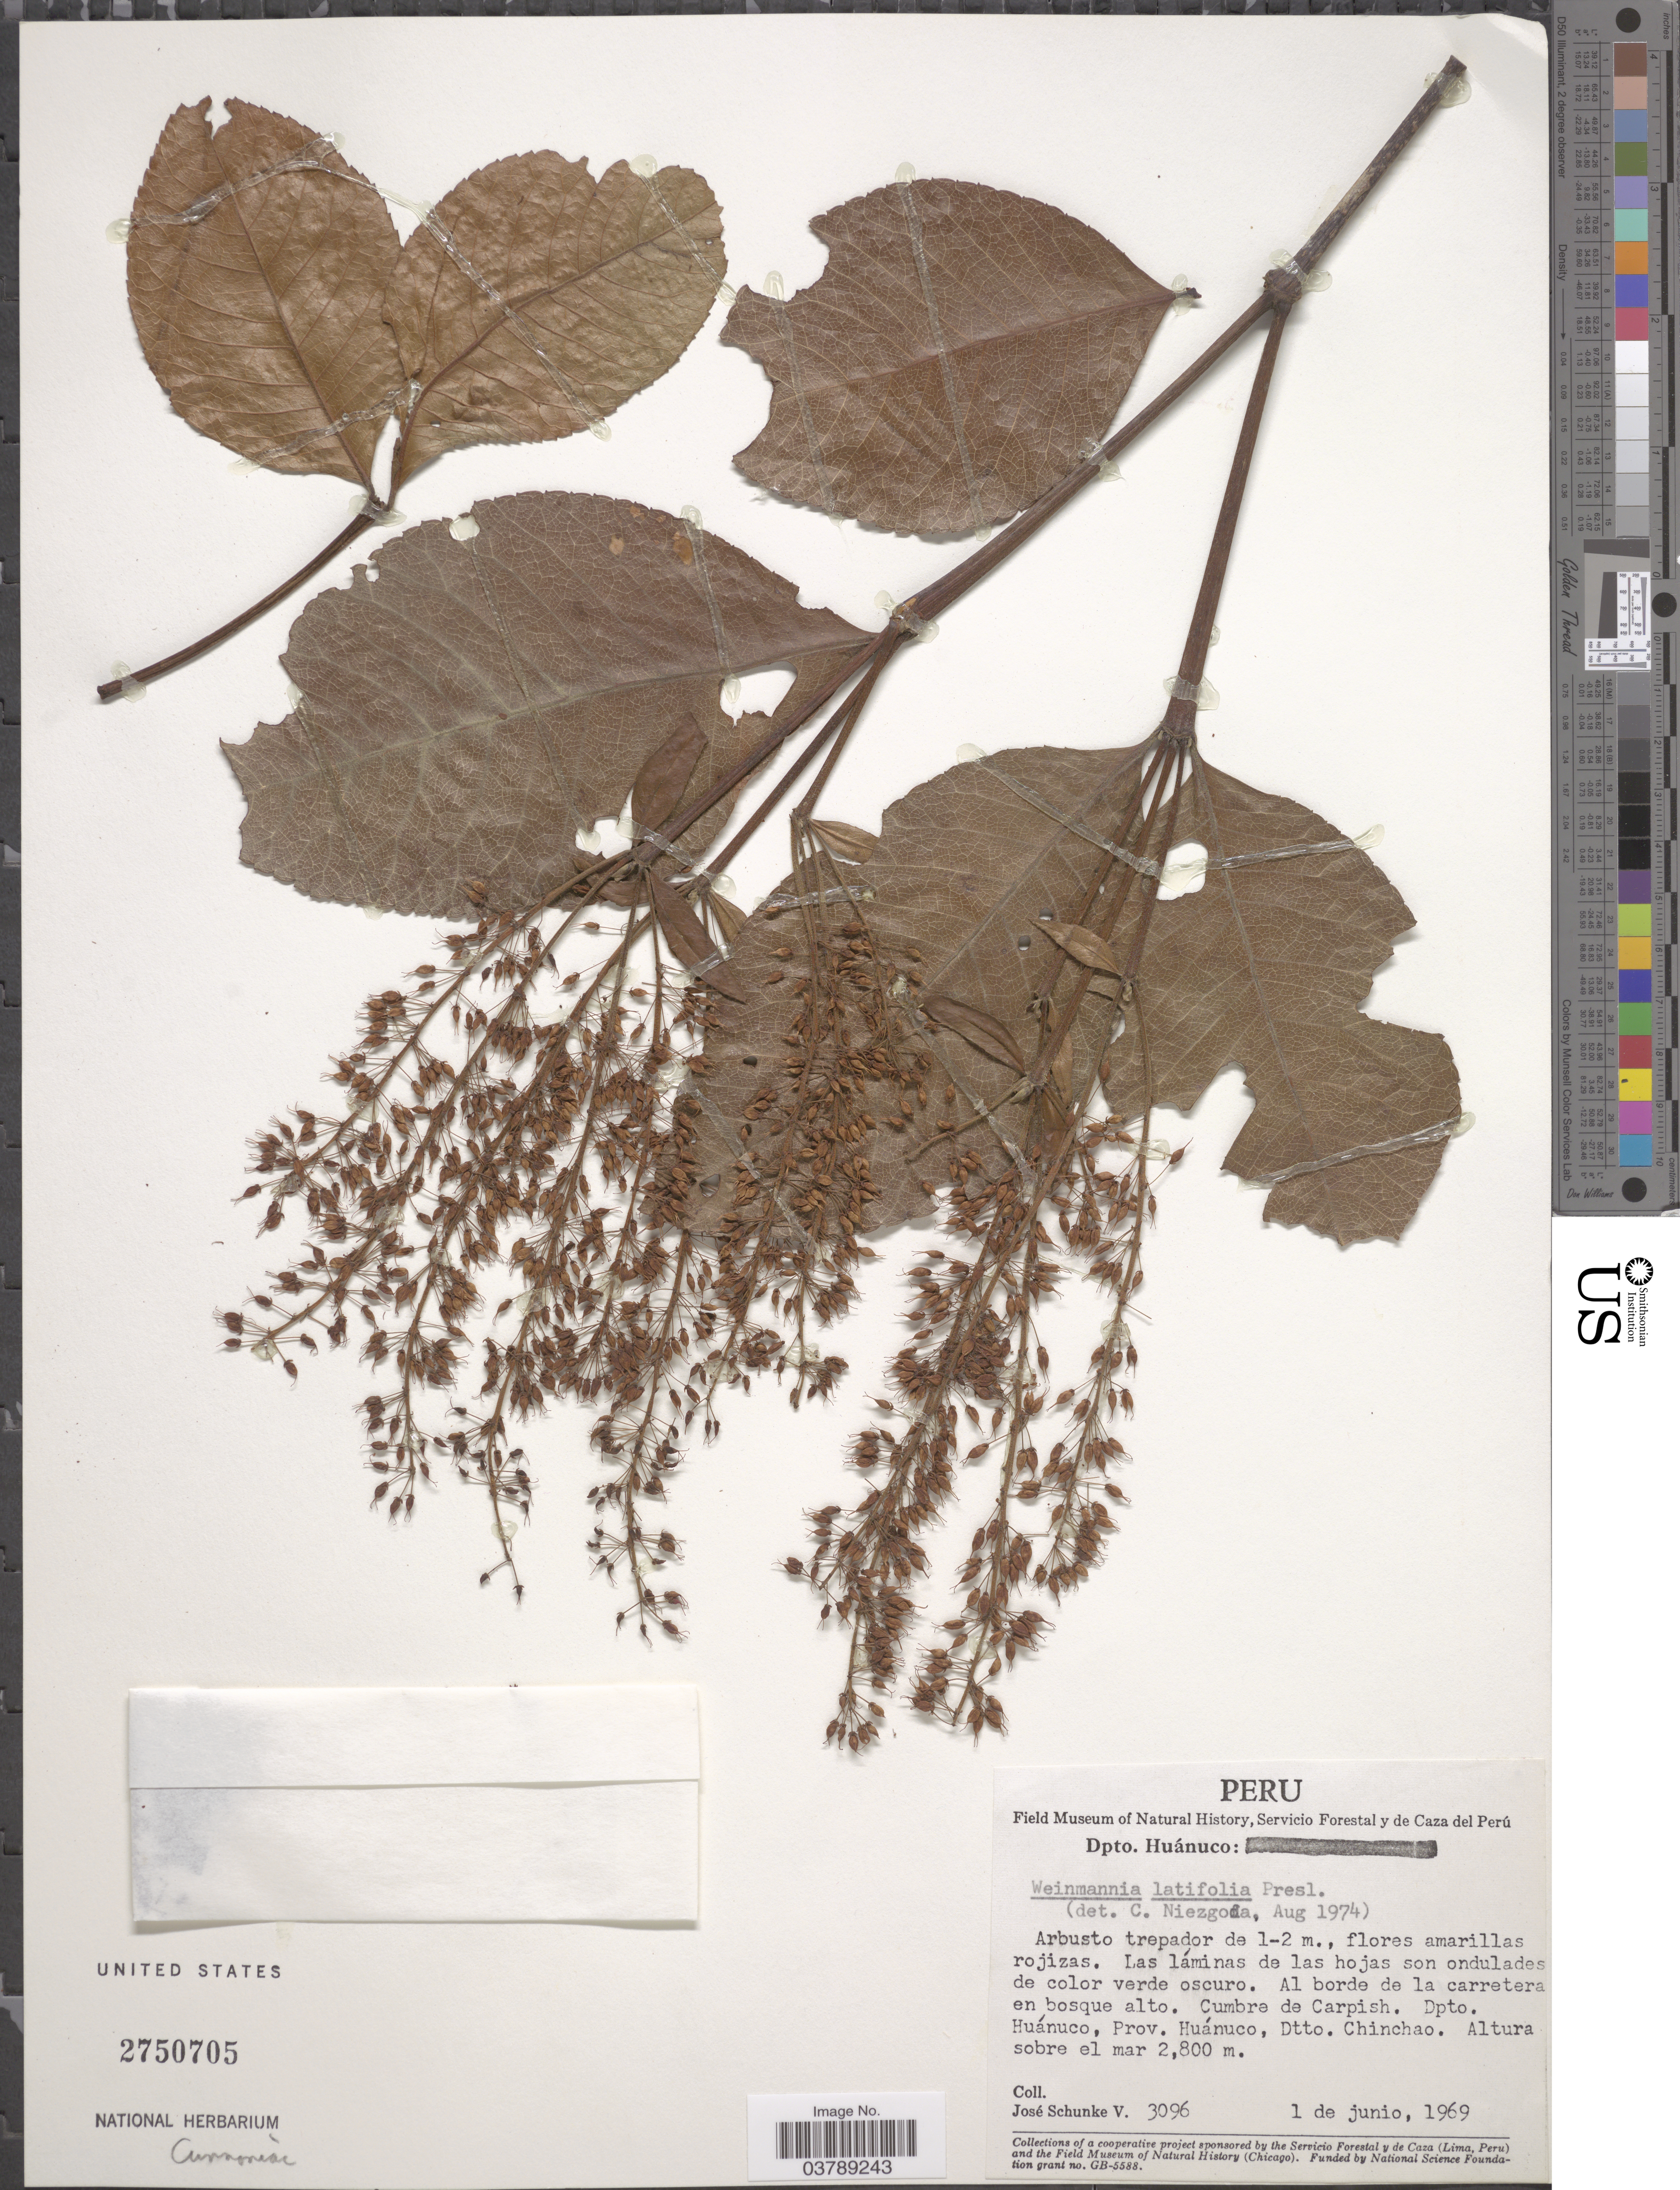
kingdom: Plantae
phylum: Tracheophyta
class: Magnoliopsida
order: Oxalidales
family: Cunoniaceae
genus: Weinmannia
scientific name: Weinmannia latifolia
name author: C. Presl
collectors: J. Schunke Vigo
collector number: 3096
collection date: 1969-06-01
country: Peru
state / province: Huánuco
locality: Al borde de la carretera en bosque alto. Cumbre de Carpish. Dpto. Huánuco, Prov. Huánuco, Dtto. Chinchao.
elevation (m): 2800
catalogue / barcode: US 2750705